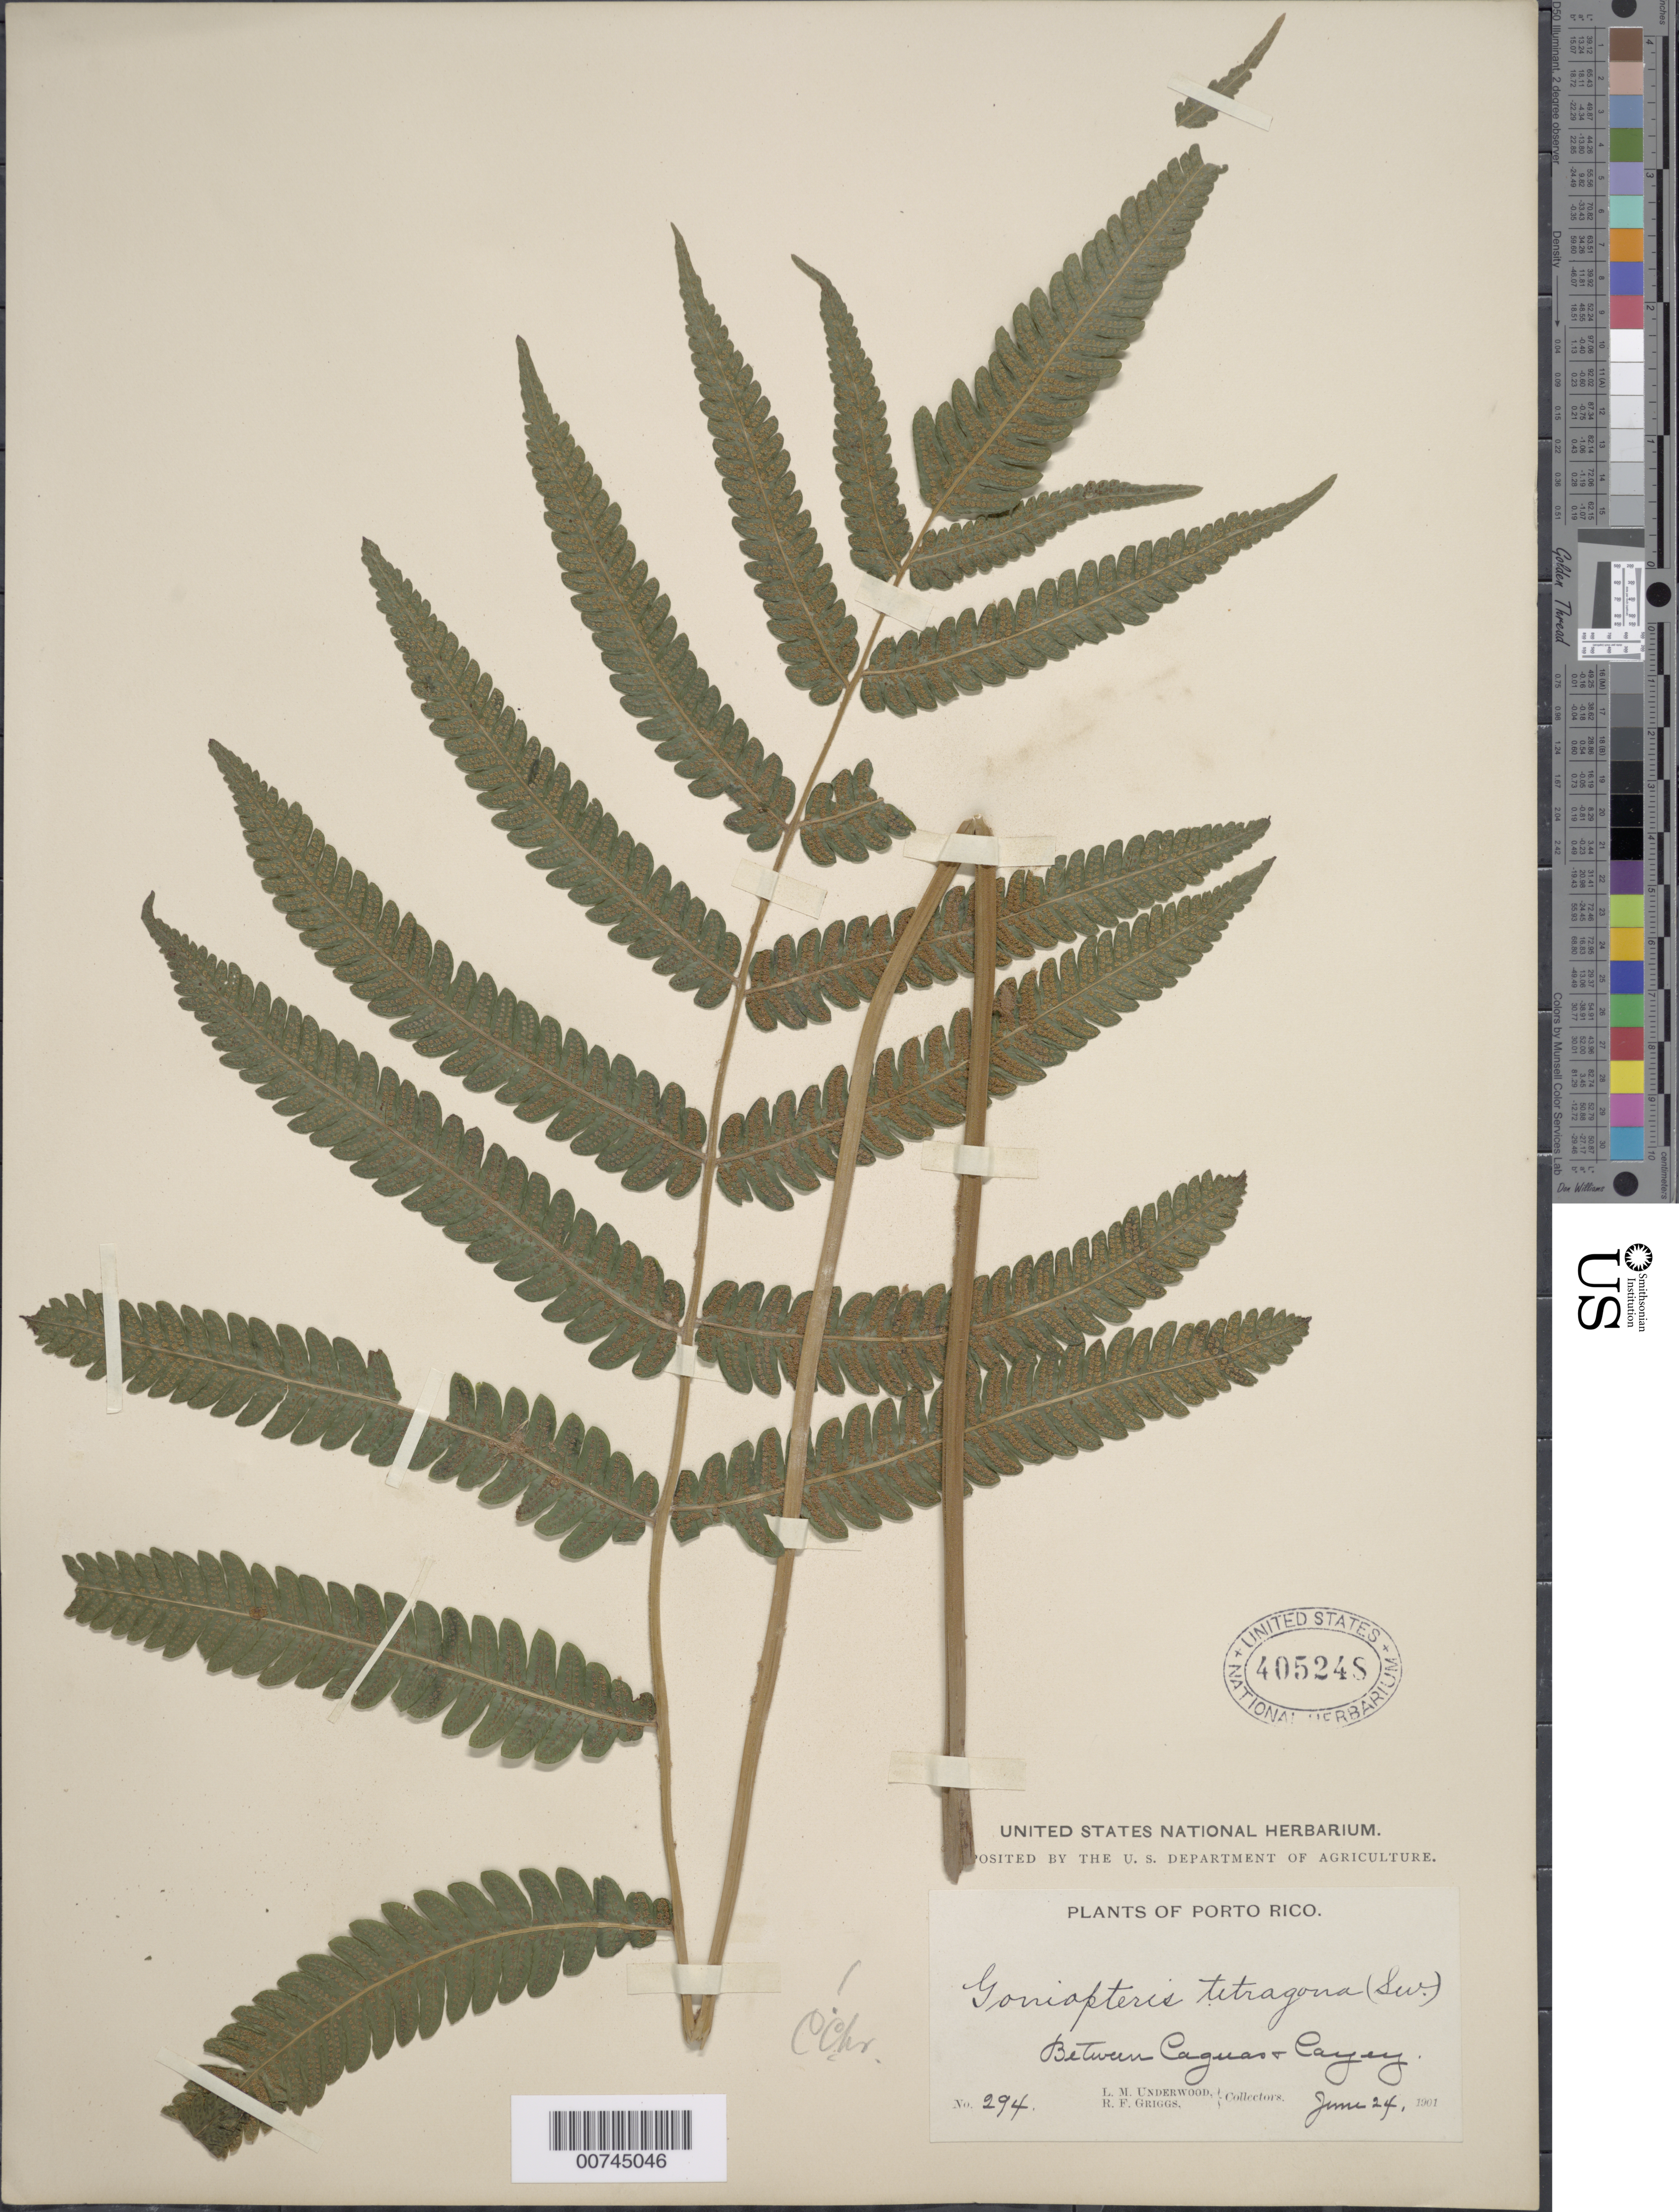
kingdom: Plantae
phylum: Tracheophyta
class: Polypodiopsida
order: Polypodiales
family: Thelypteridaceae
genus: Goniopteris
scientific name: Goniopteris subtetragona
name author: (Link) Vareschi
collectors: L. M. Underwood & R. F. Griggs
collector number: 294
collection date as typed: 24 Jun 1901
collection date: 1901-06-24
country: Puerto Rico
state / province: Caguas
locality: Between Caguas and Cayey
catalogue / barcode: US 405248